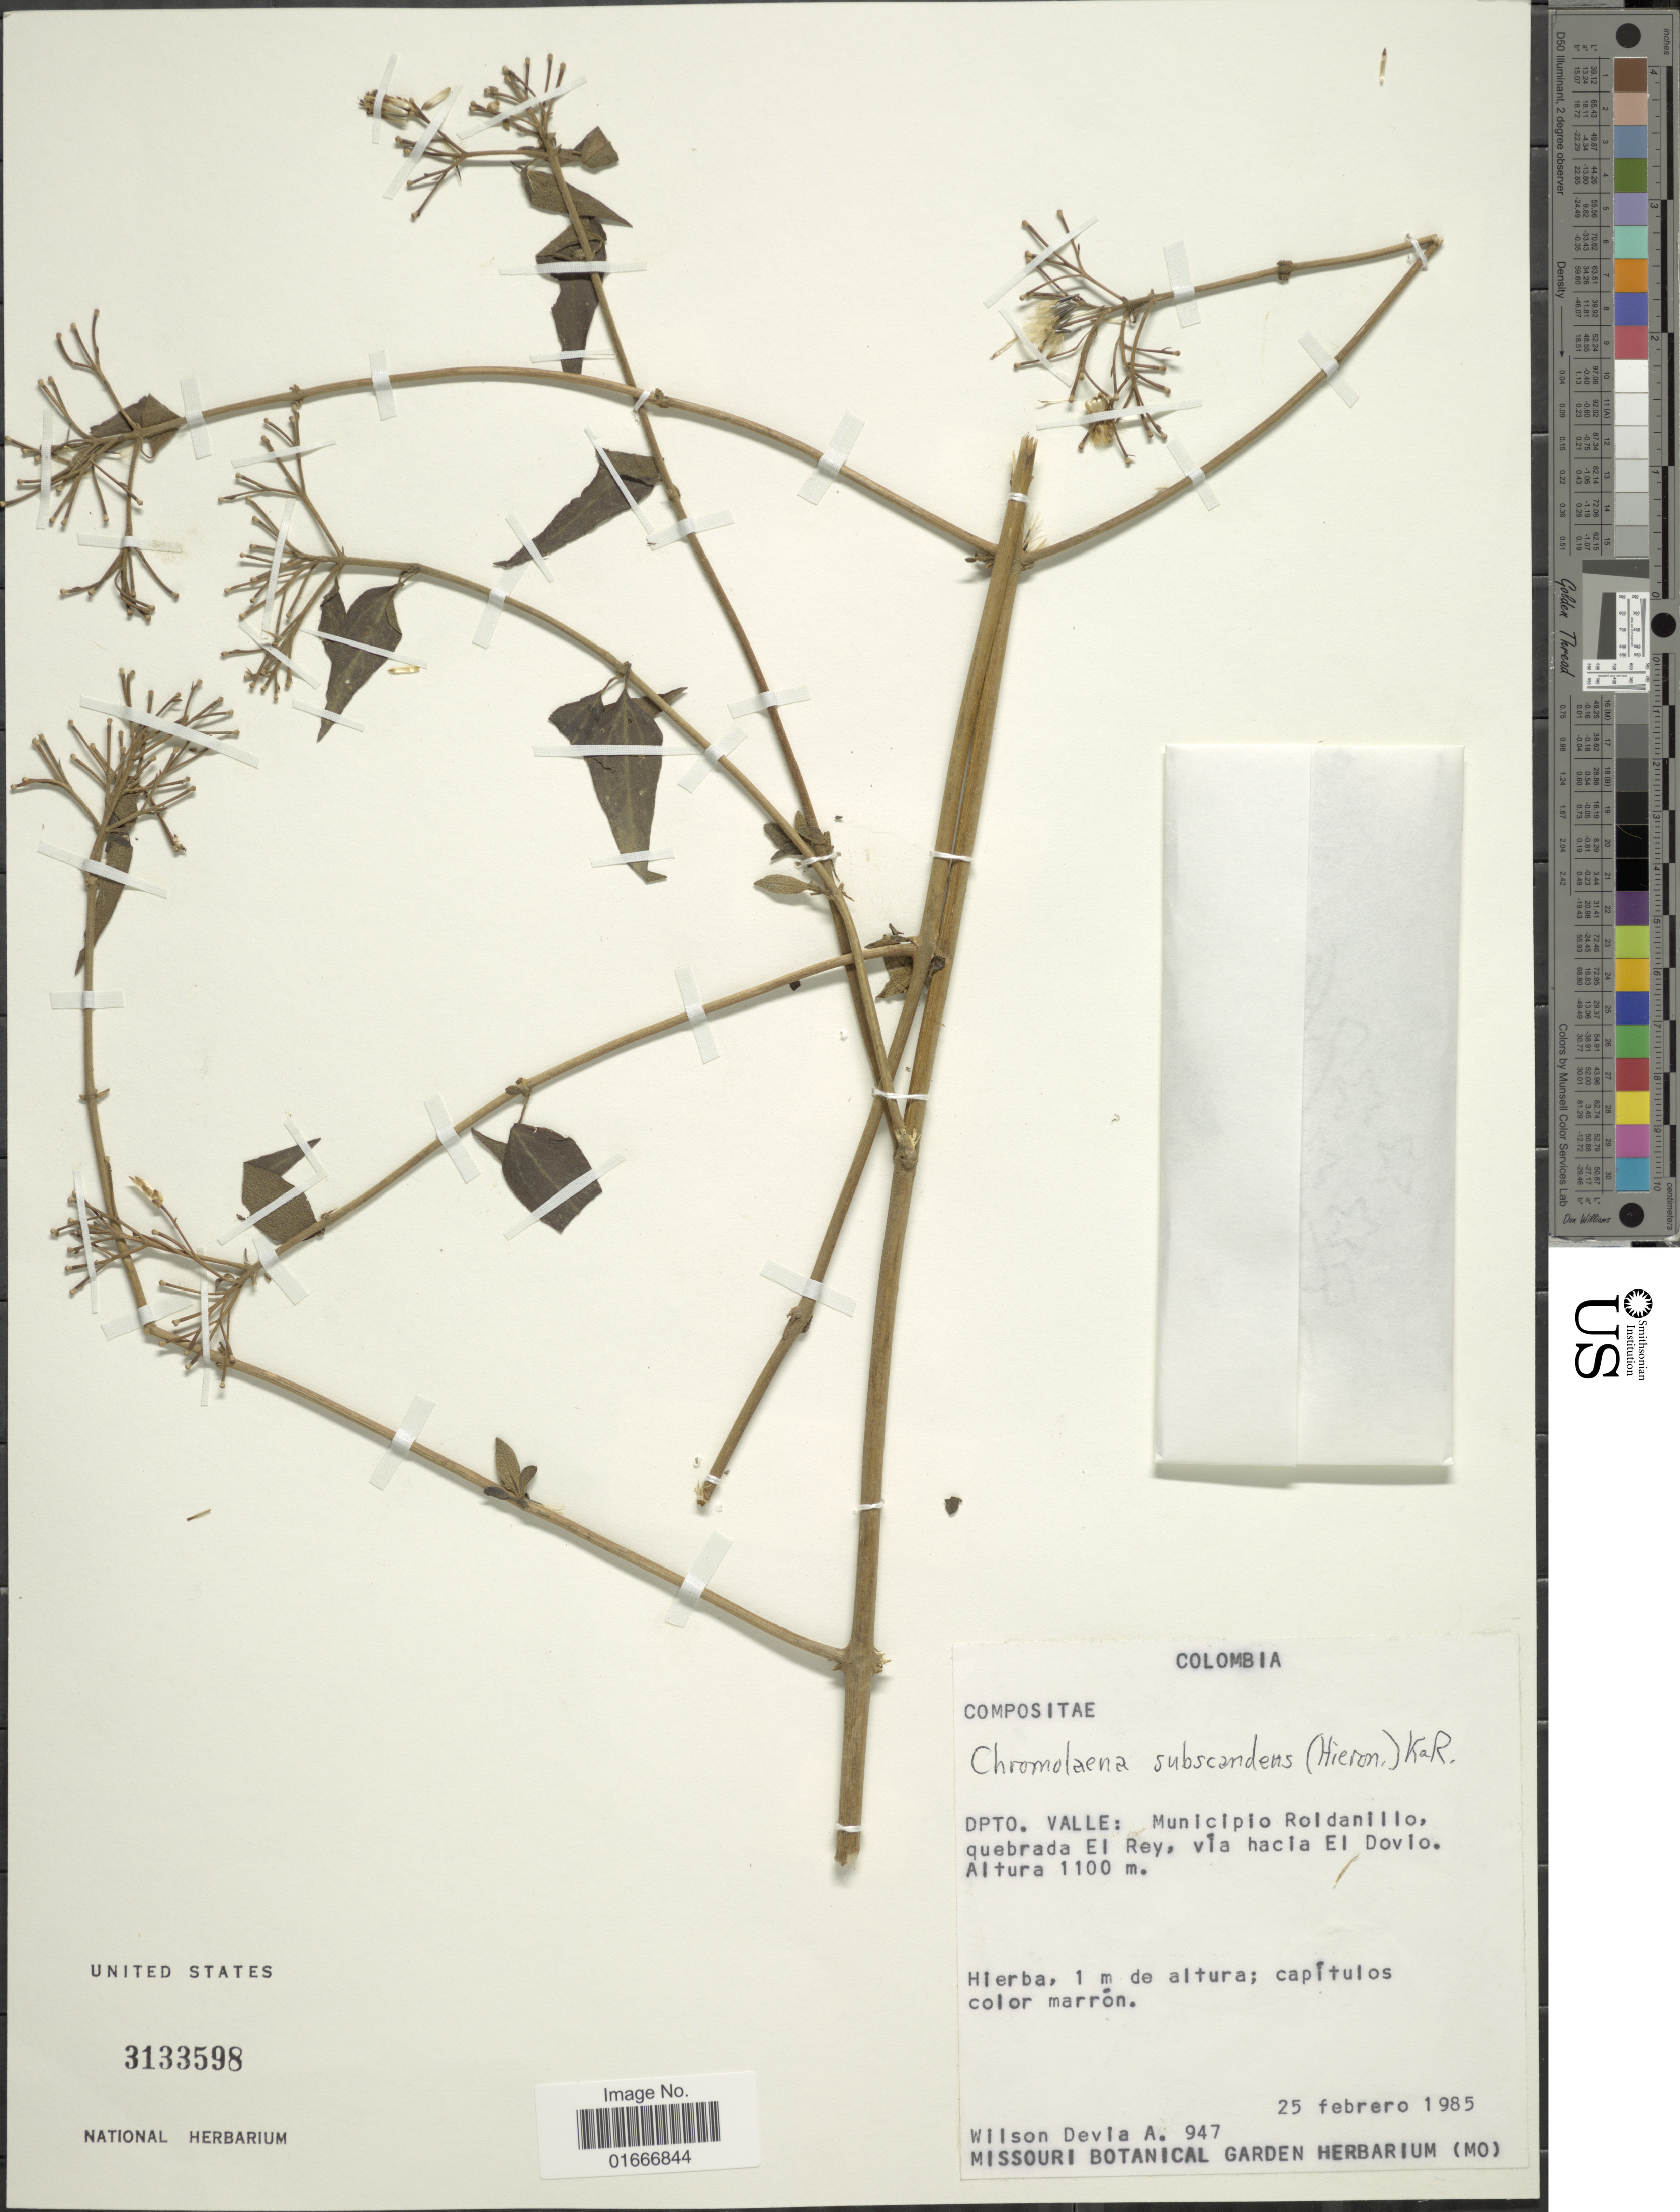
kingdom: Plantae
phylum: Tracheophyta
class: Magnoliopsida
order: Asterales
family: Asteraceae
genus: Chromolaena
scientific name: Chromolaena subscandens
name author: (Hieron.) R.M. King & H. Rob.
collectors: W. Devia A.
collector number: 947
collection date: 1985-02-25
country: Colombia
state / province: Valle del Cauca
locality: Colombia. Dpto. Valle: Municipio Roldanillo quebrada El Rey, via hacia El Dovio.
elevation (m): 1100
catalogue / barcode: US 3133598